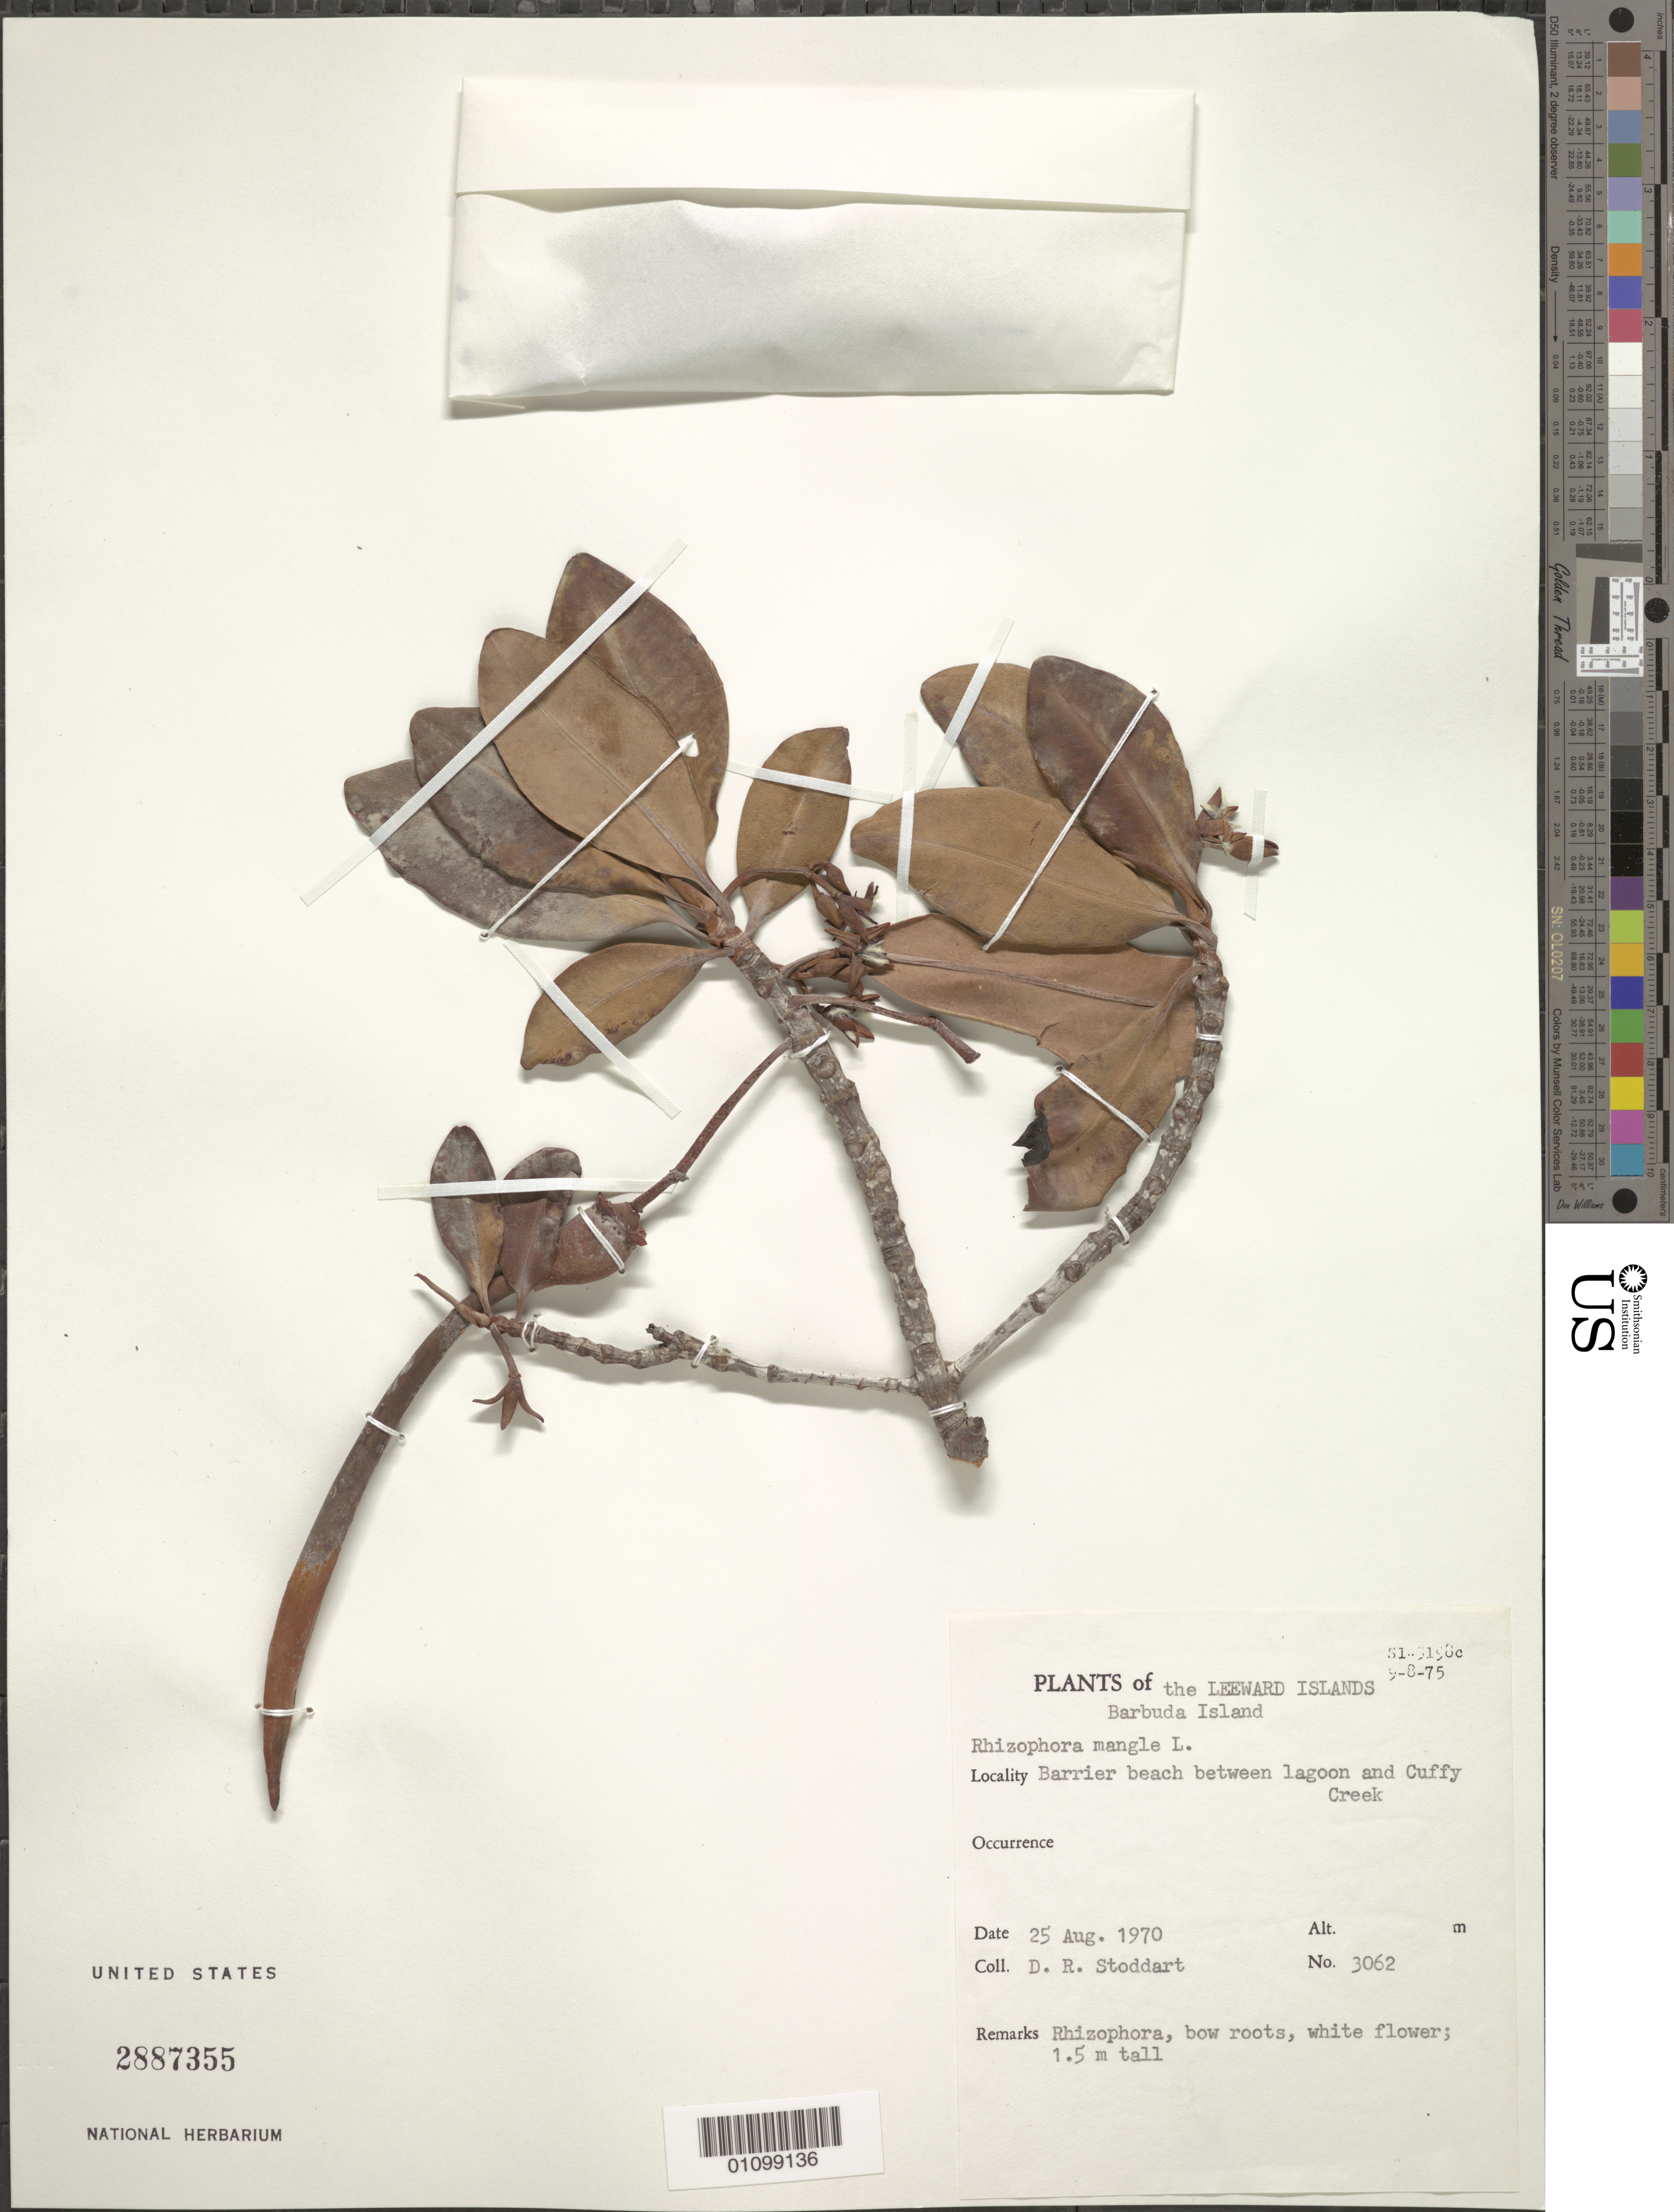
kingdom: Plantae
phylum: Tracheophyta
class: Magnoliopsida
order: Malpighiales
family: Rhizophoraceae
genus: Rhizophora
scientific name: Rhizophora mangle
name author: L.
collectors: D. R. Stoddart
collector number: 3062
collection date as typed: Aug 1970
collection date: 1970-08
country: Antigua and Barbuda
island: Barbuda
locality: Barrier beach between lagoon and Cuffy Creek.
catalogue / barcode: US 2887355